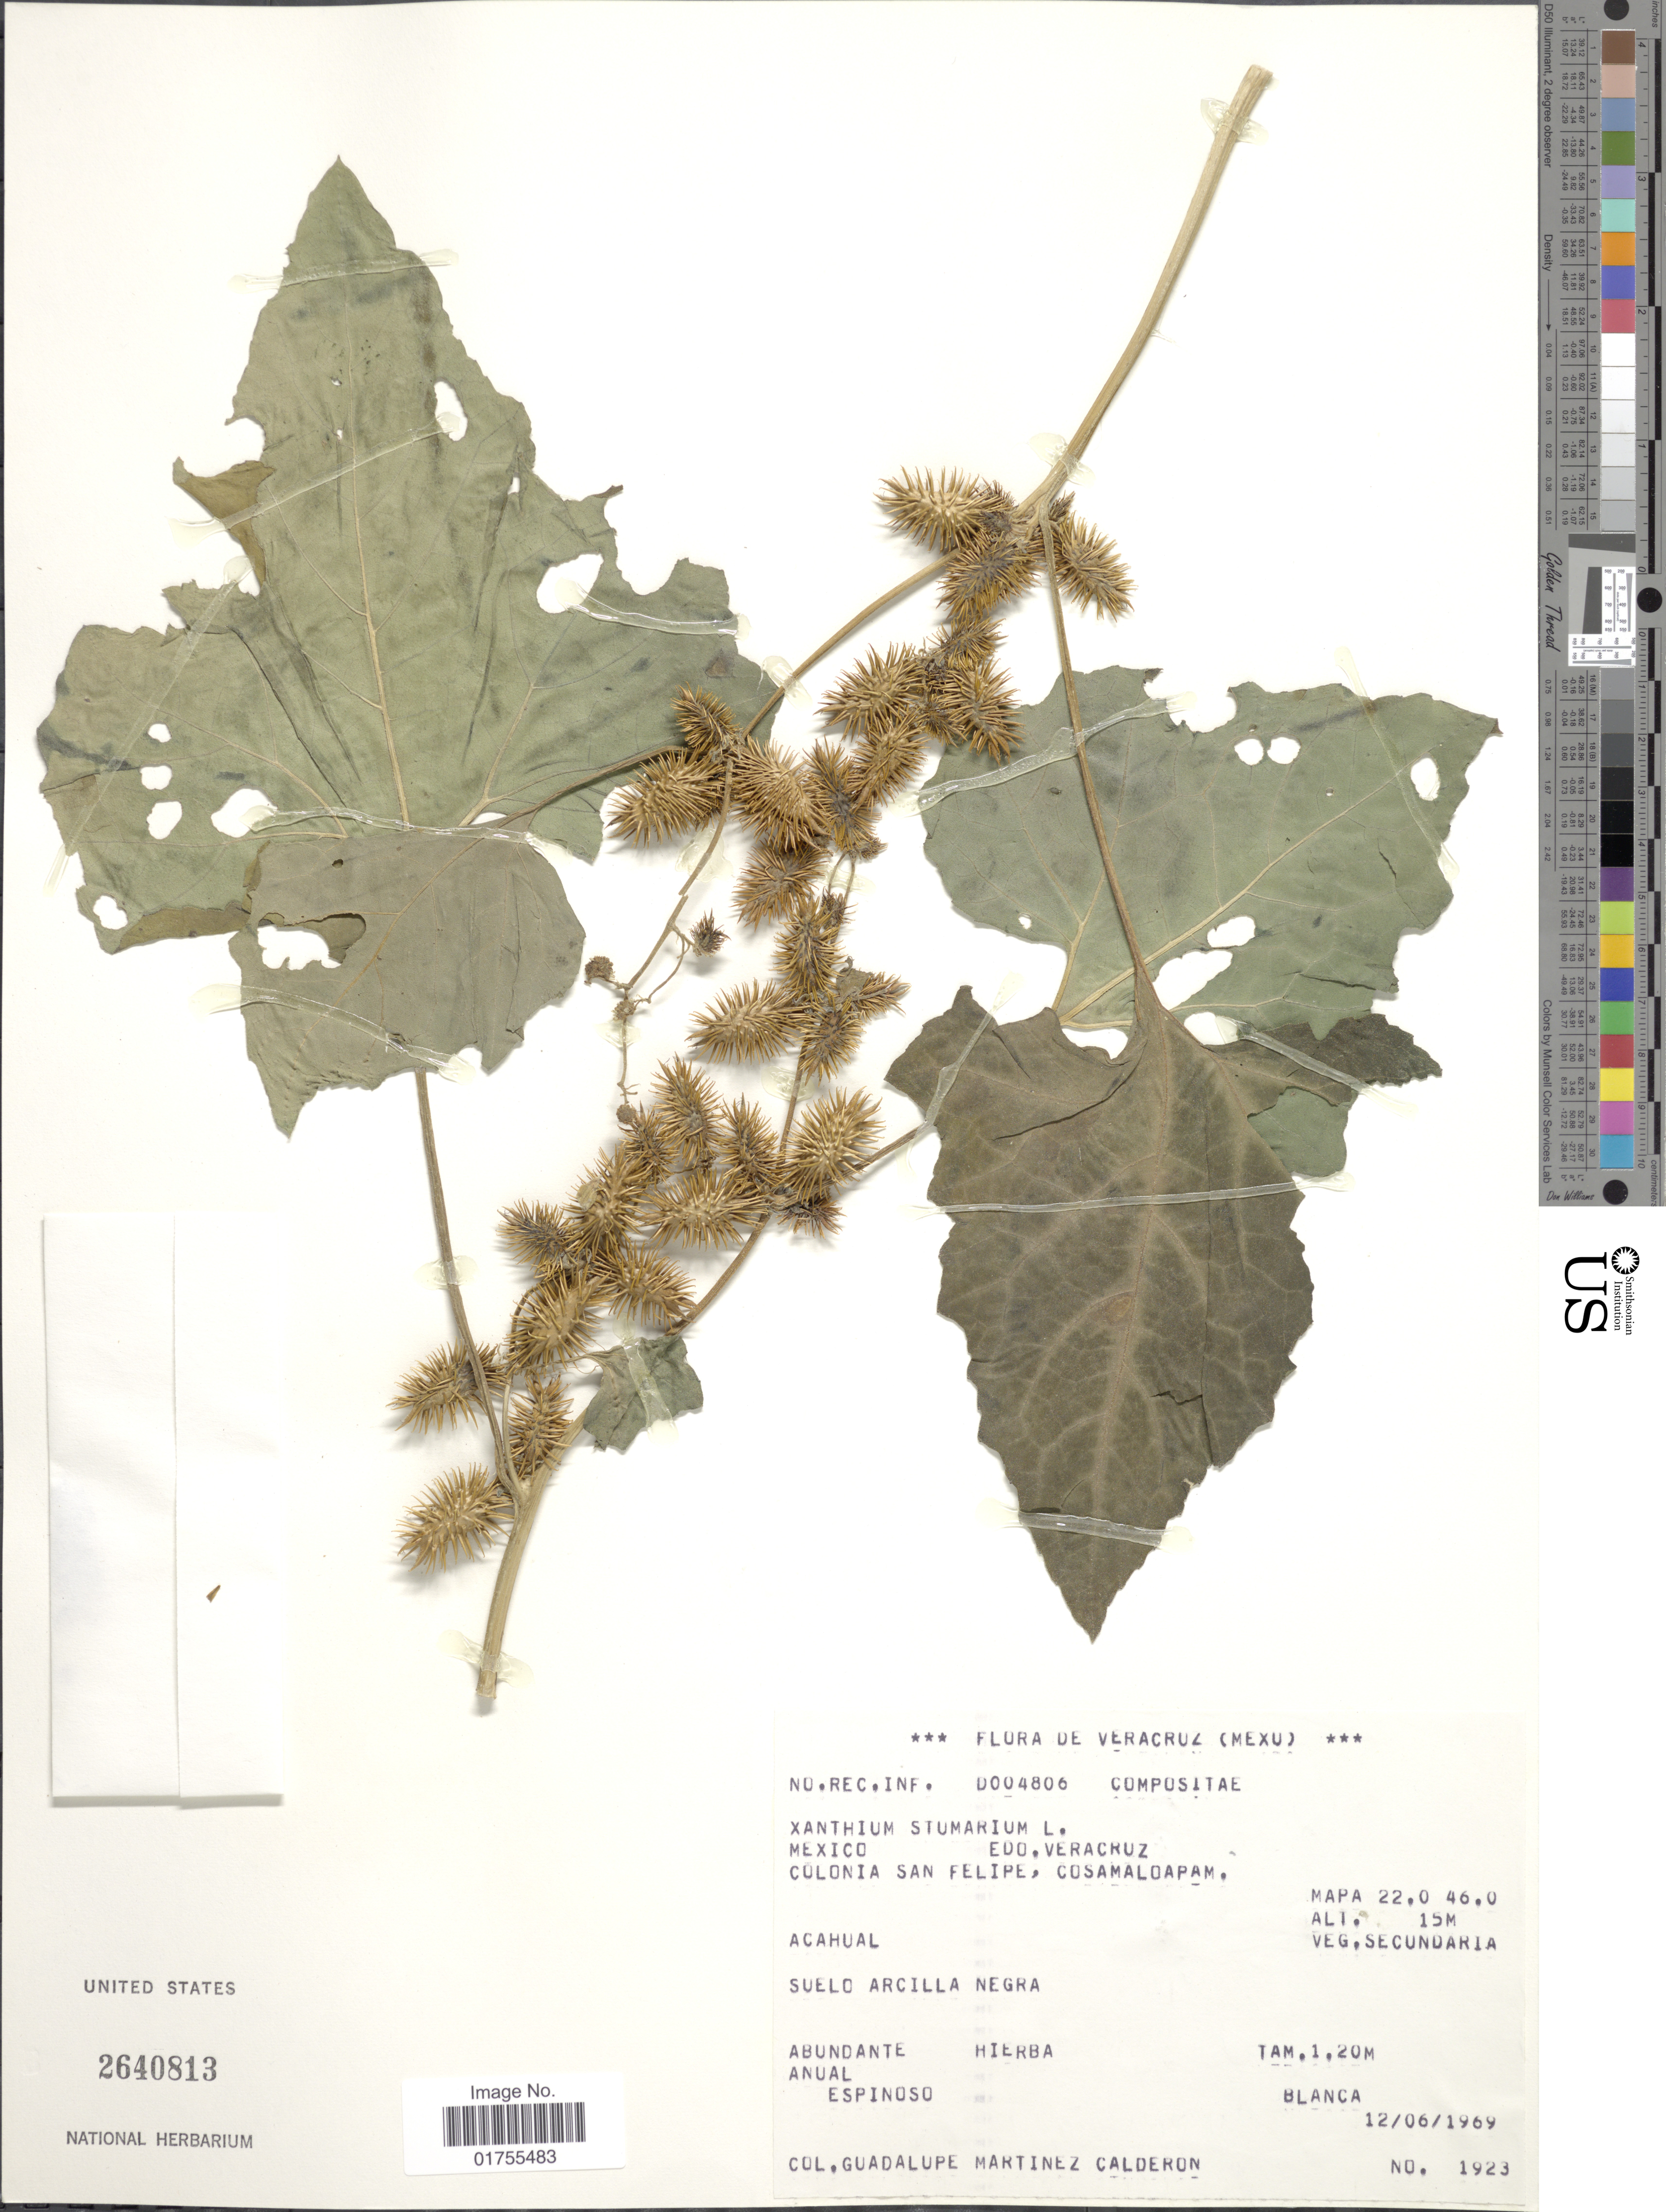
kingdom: Plantae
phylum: Tracheophyta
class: Magnoliopsida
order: Asterales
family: Asteraceae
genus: Xanthium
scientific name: Xanthium strumarium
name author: L.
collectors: G. Martinez-C.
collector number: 1923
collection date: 1969-06-12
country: Mexico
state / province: Veracruz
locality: Vera Cruz, Colonia San Felipe, Cosamaloapam, Mapa 22,0 46,0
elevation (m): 15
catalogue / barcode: US 2640813